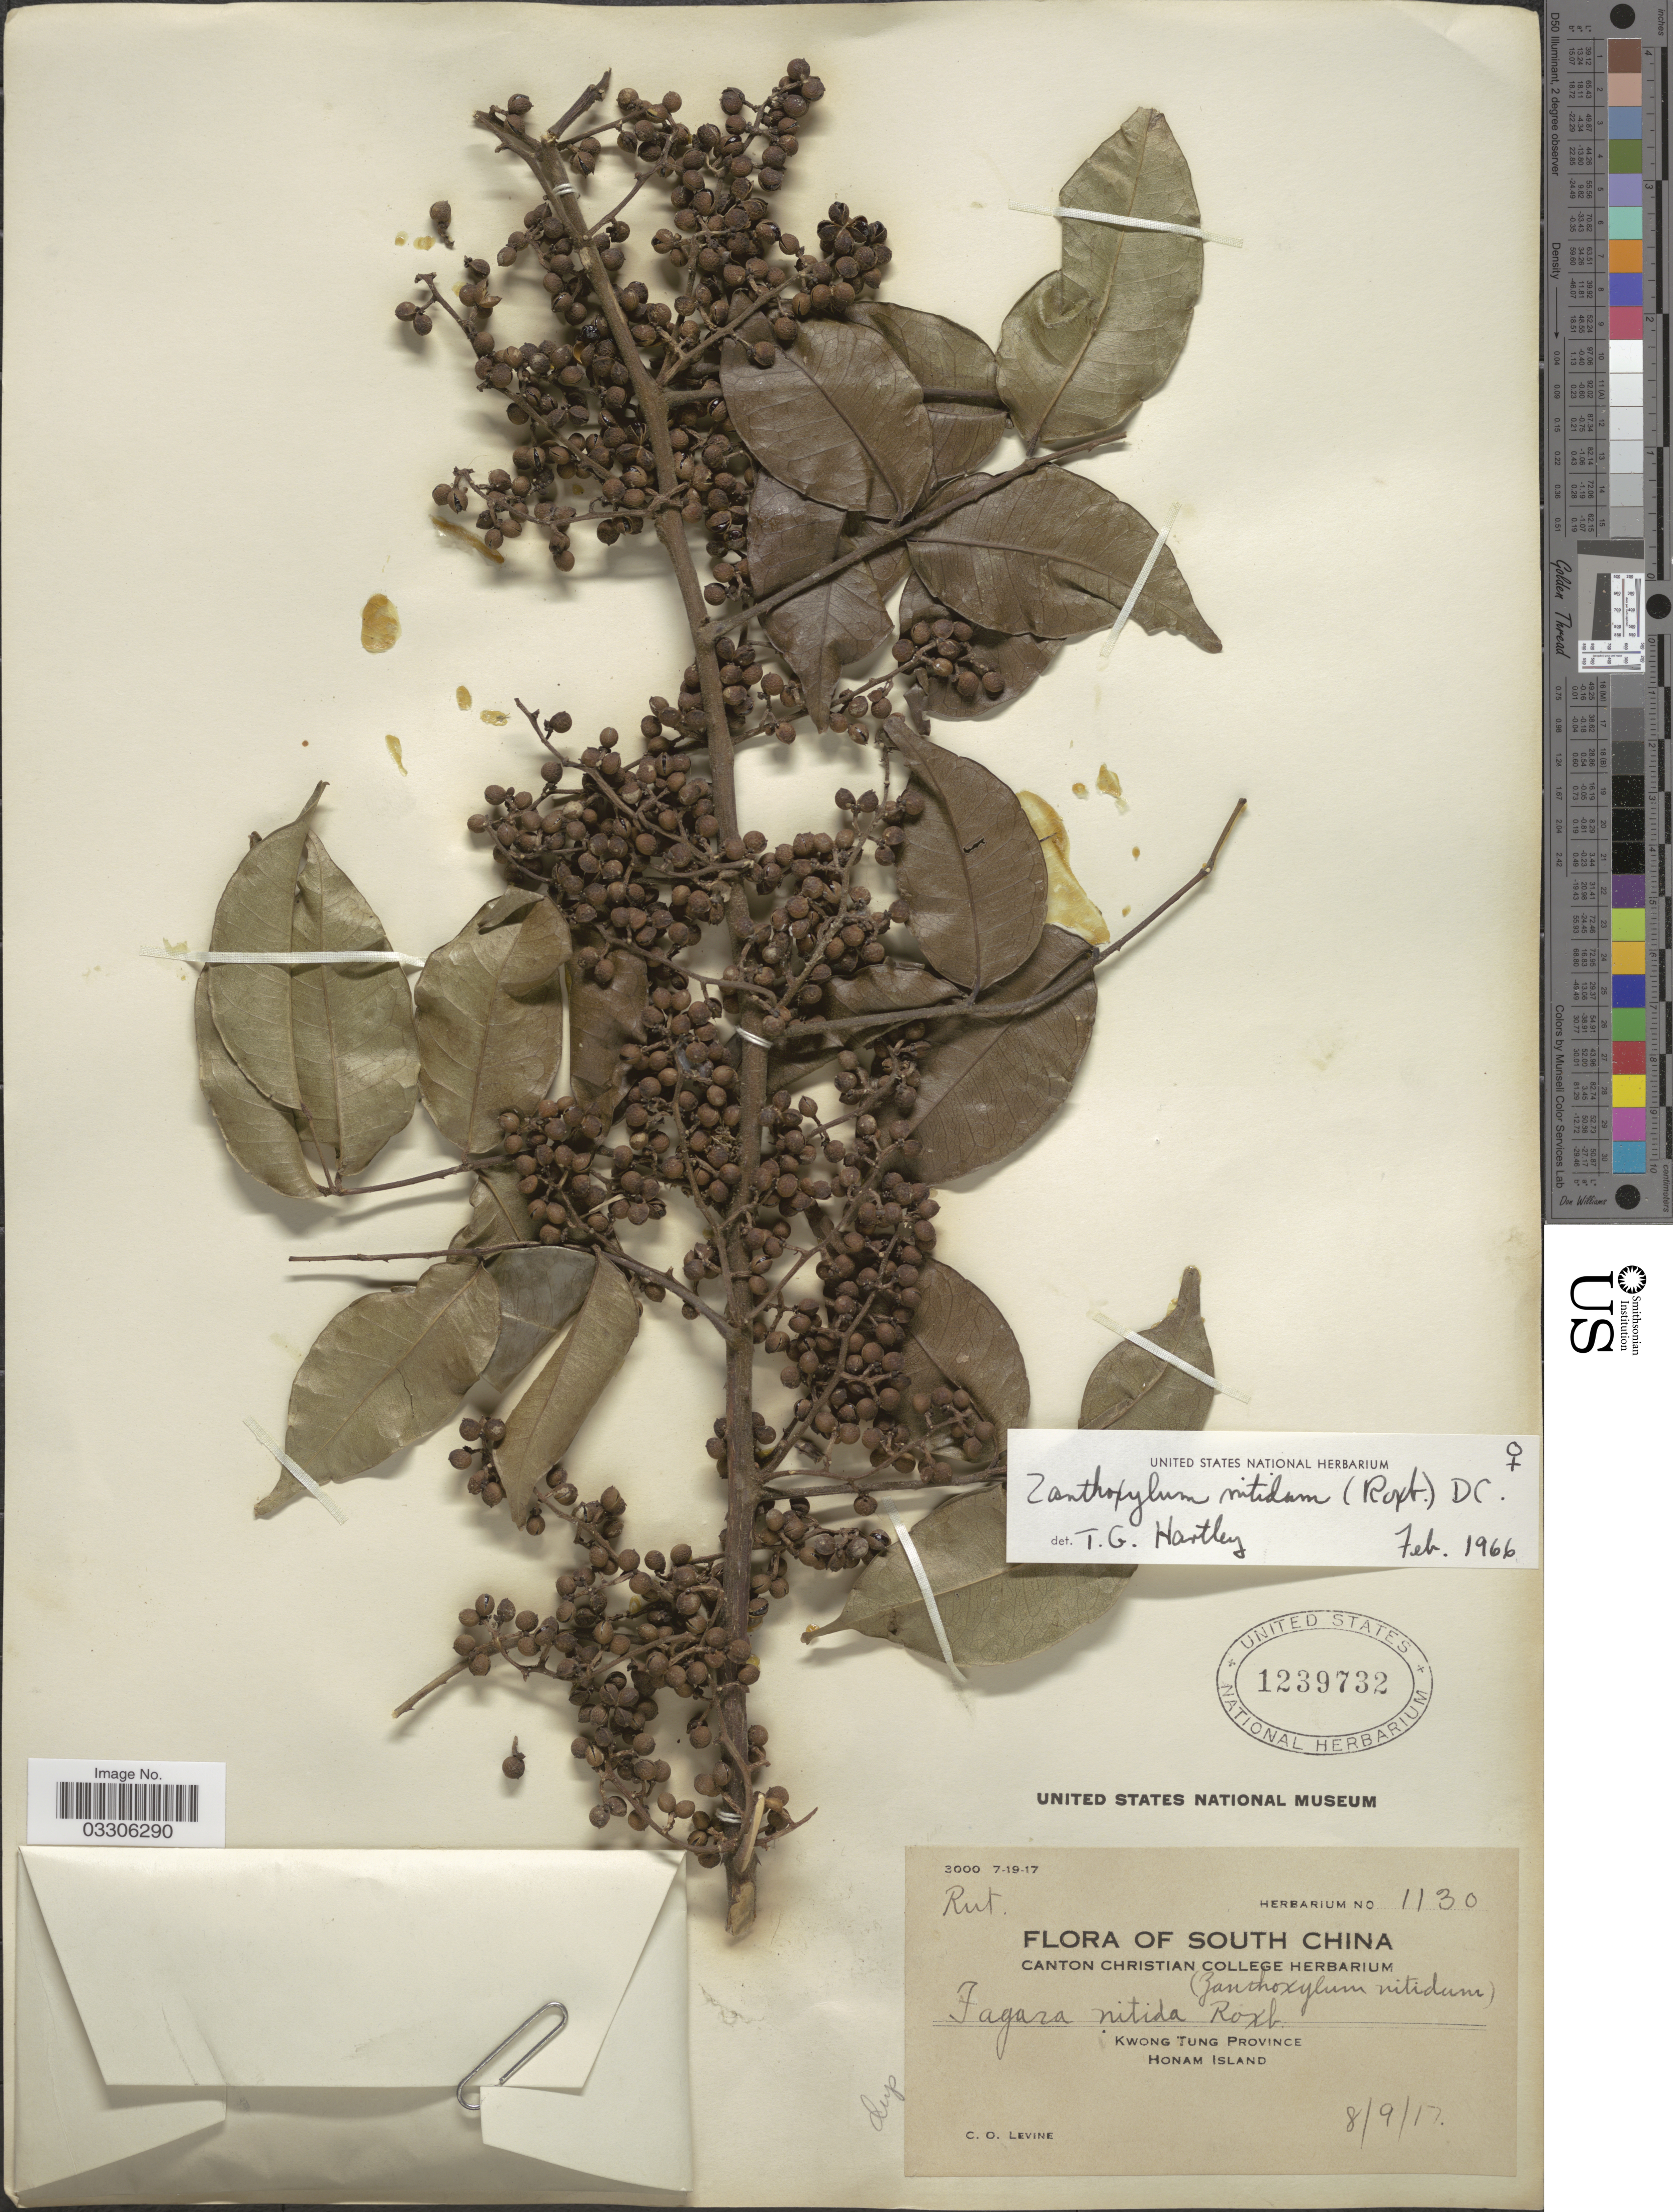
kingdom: Plantae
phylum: Tracheophyta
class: Magnoliopsida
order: Sapindales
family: Rutaceae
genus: Zanthoxylum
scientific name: Zanthoxylum nitidum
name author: Bunge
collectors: C. O. Levine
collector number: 1130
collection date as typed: Transcribed d/m/y: 8/9/17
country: China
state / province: Guangdong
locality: South China. Kwong Tung Province. Honam Island.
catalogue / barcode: US 1239732